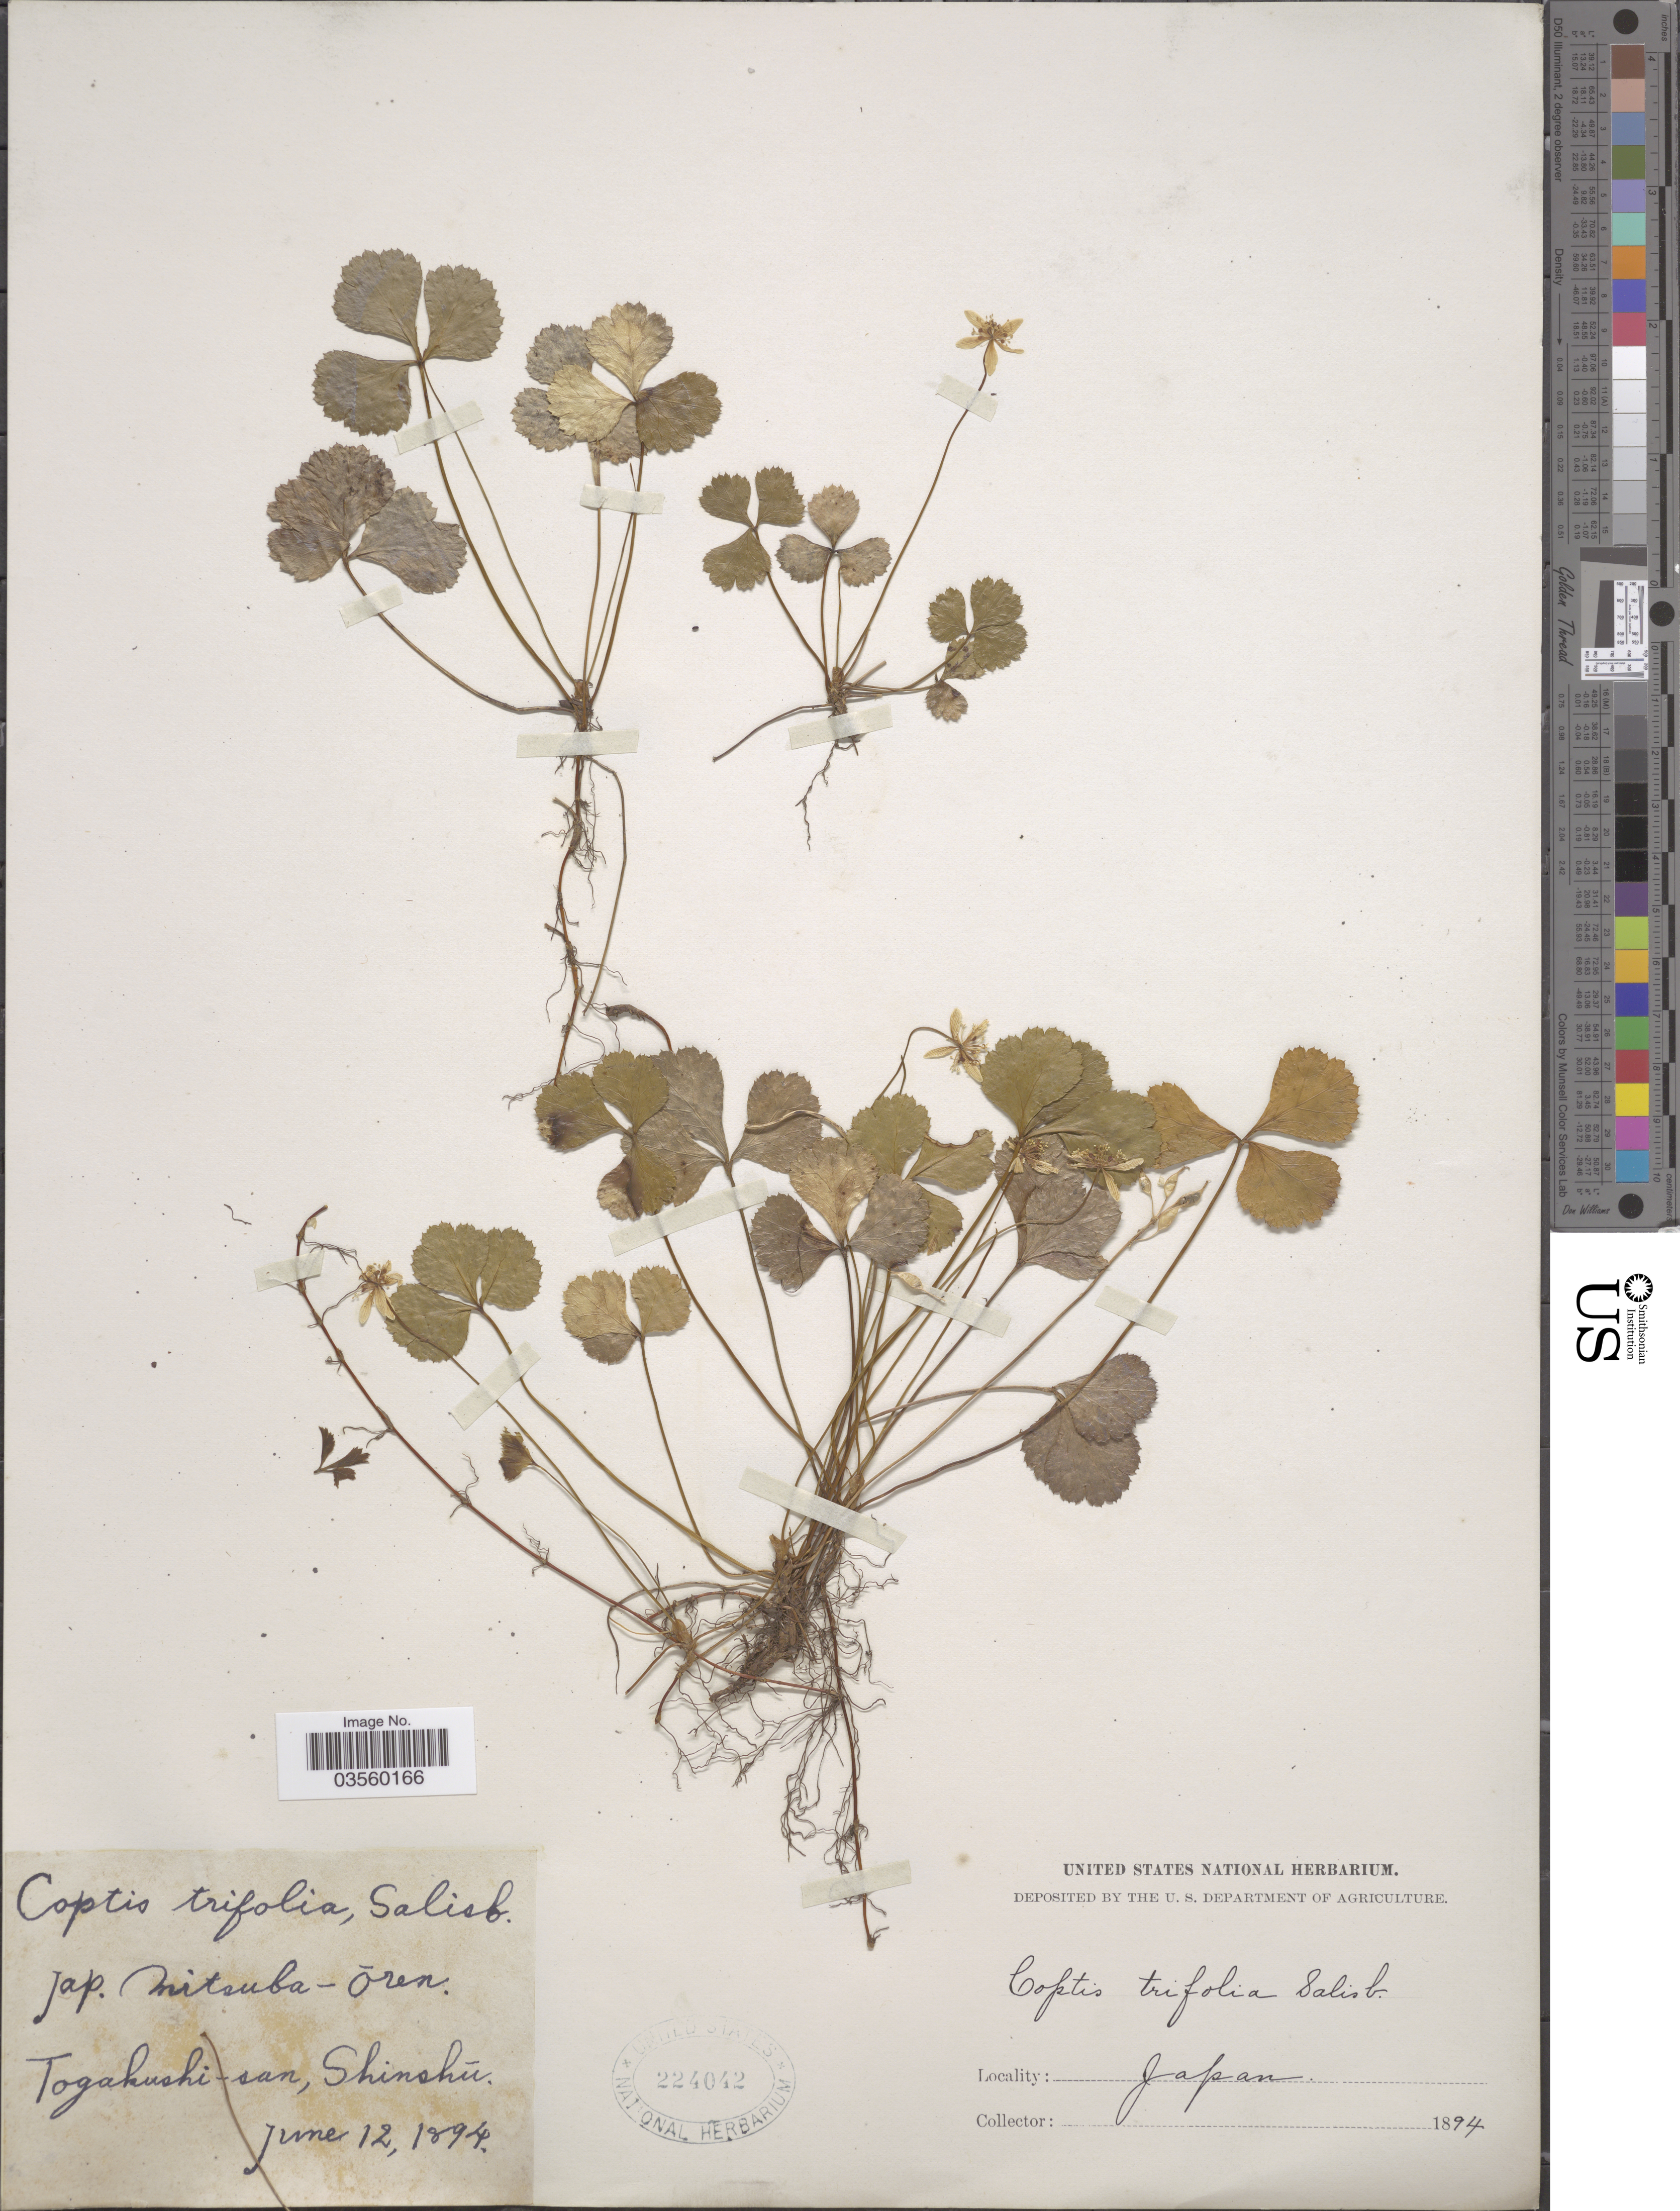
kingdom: Plantae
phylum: Tracheophyta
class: Magnoliopsida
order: Ranunculales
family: Ranunculaceae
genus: Coptis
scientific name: Coptis trifolia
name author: (L.) Salisb.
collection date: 1894-06-12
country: Japan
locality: Togakushi-san, Shinshū.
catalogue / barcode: US 224042